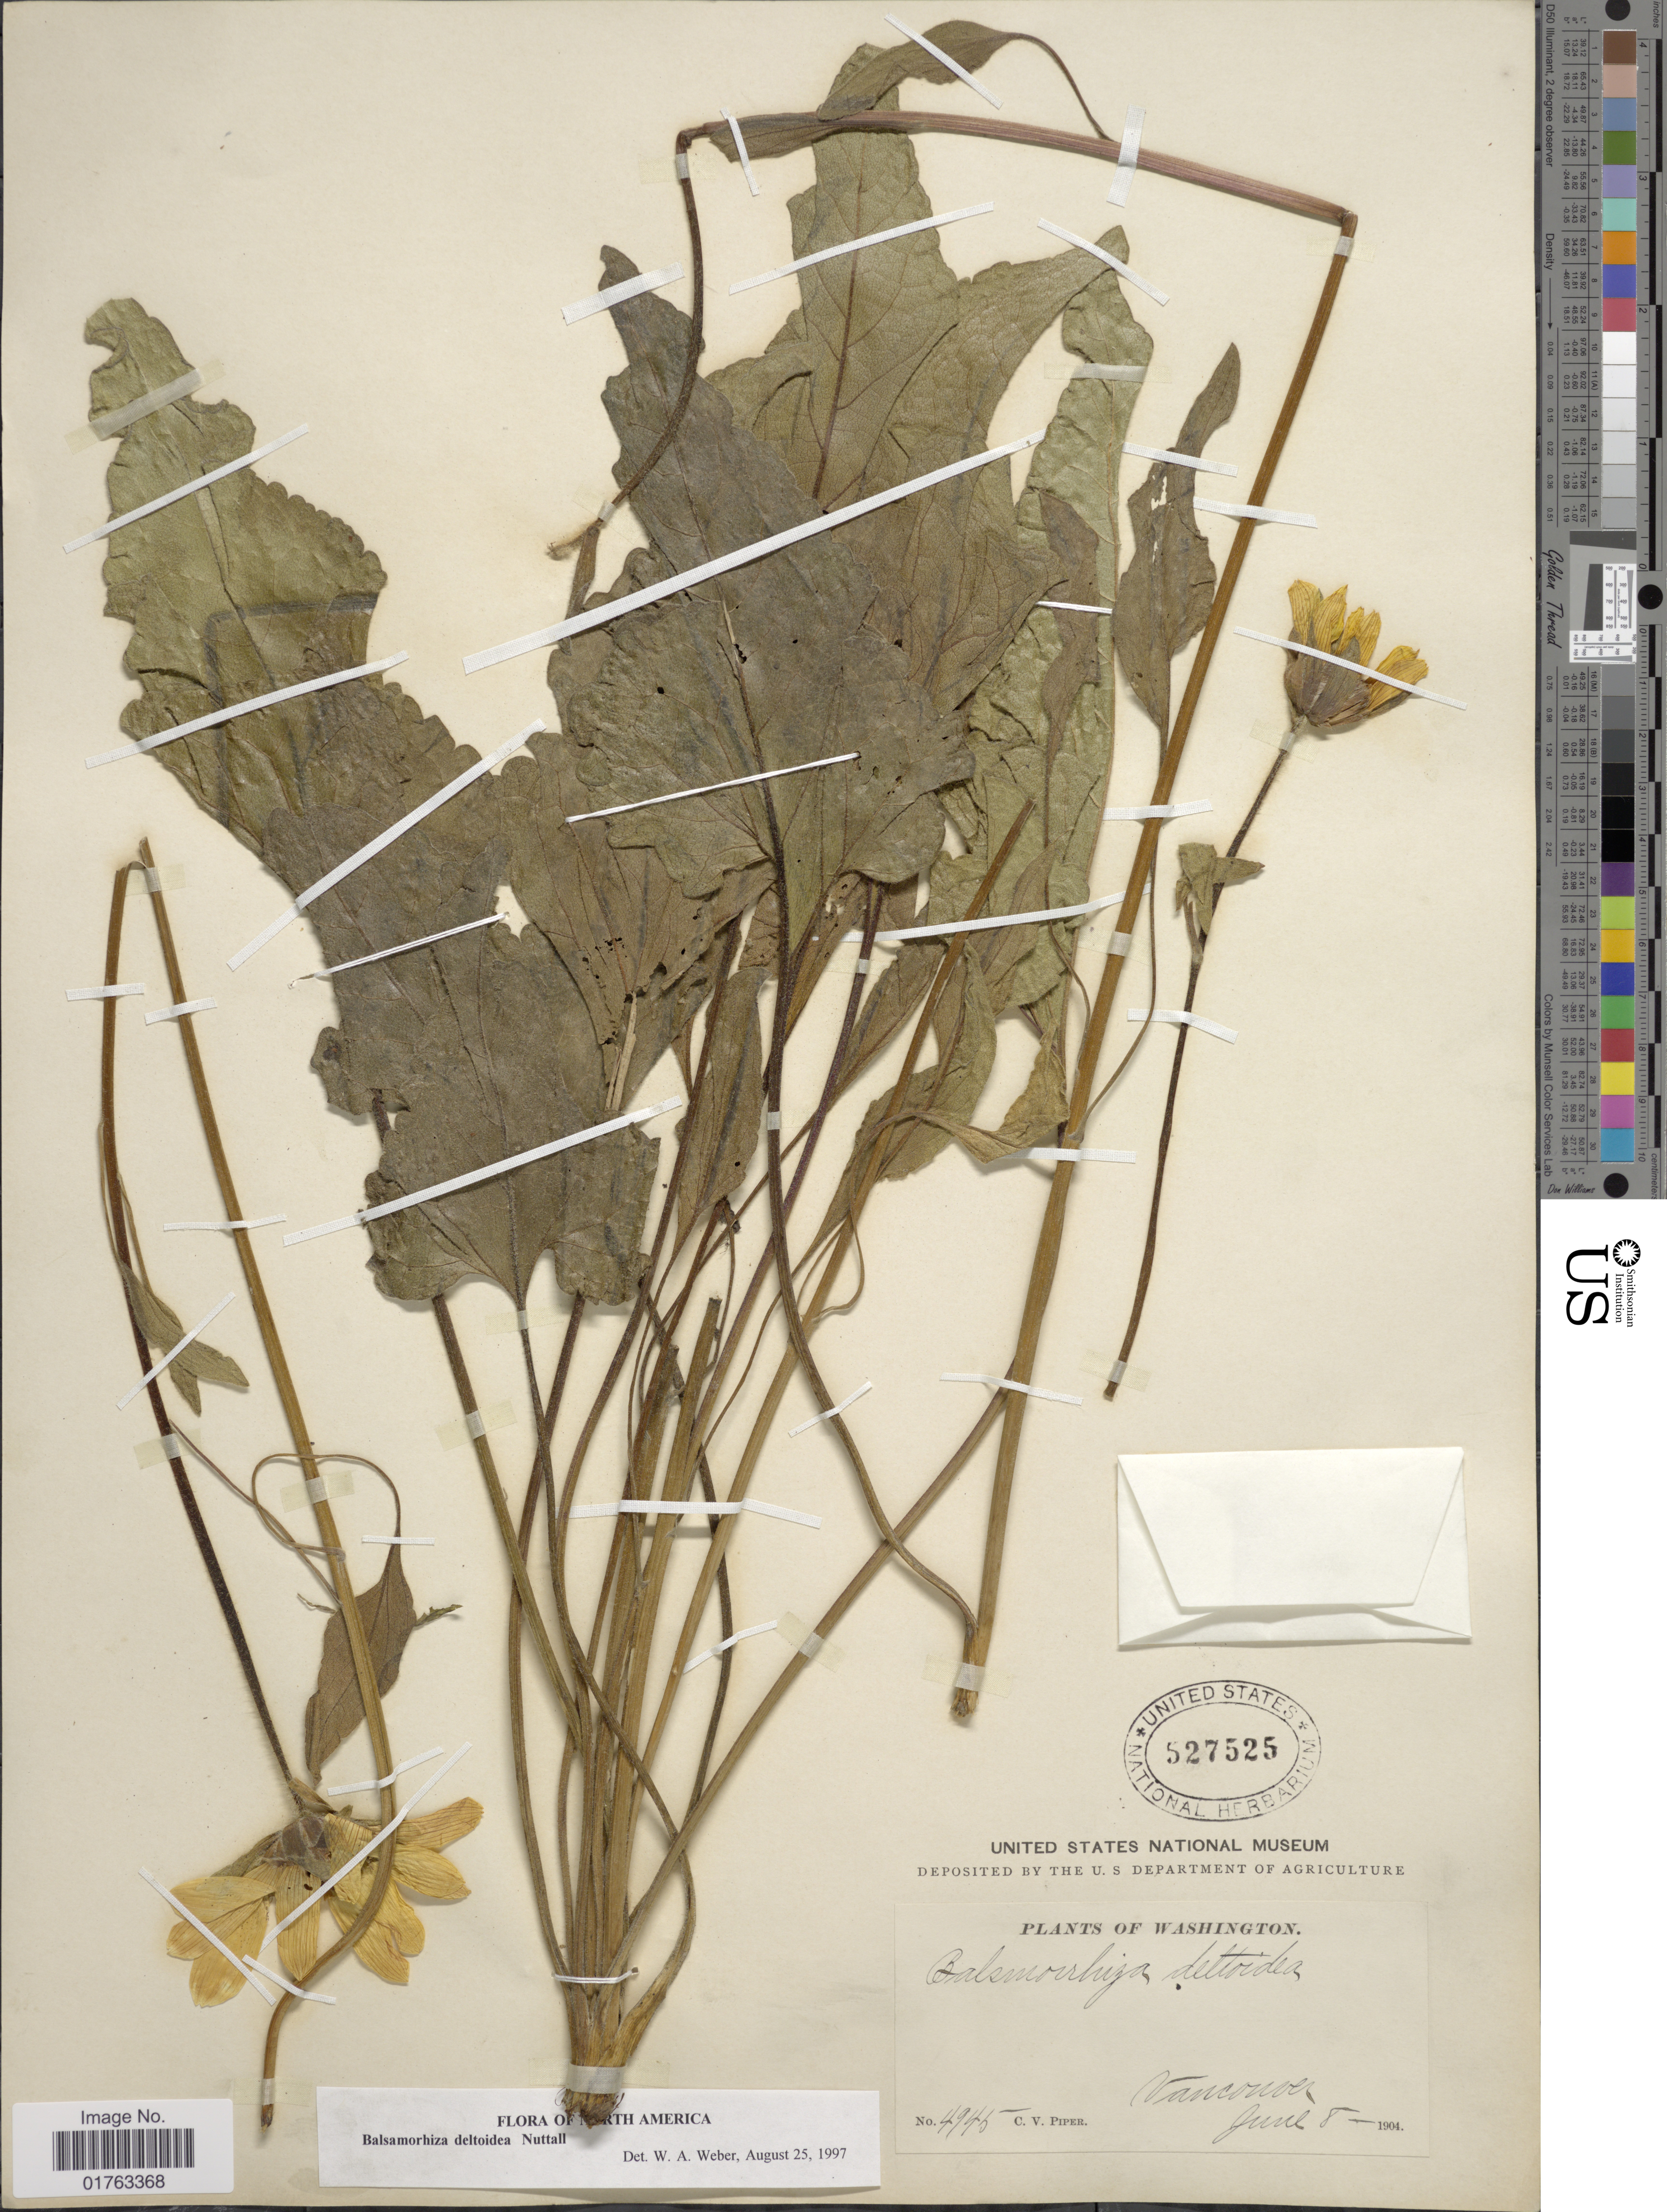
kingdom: Plantae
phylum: Tracheophyta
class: Magnoliopsida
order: Asterales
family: Asteraceae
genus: Balsamorhiza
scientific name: Balsamorhiza deltoidea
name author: Nutt.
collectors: C. V. Piper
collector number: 4945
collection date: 1904-06-08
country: United States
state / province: Washington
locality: Vancouver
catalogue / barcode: US 527525